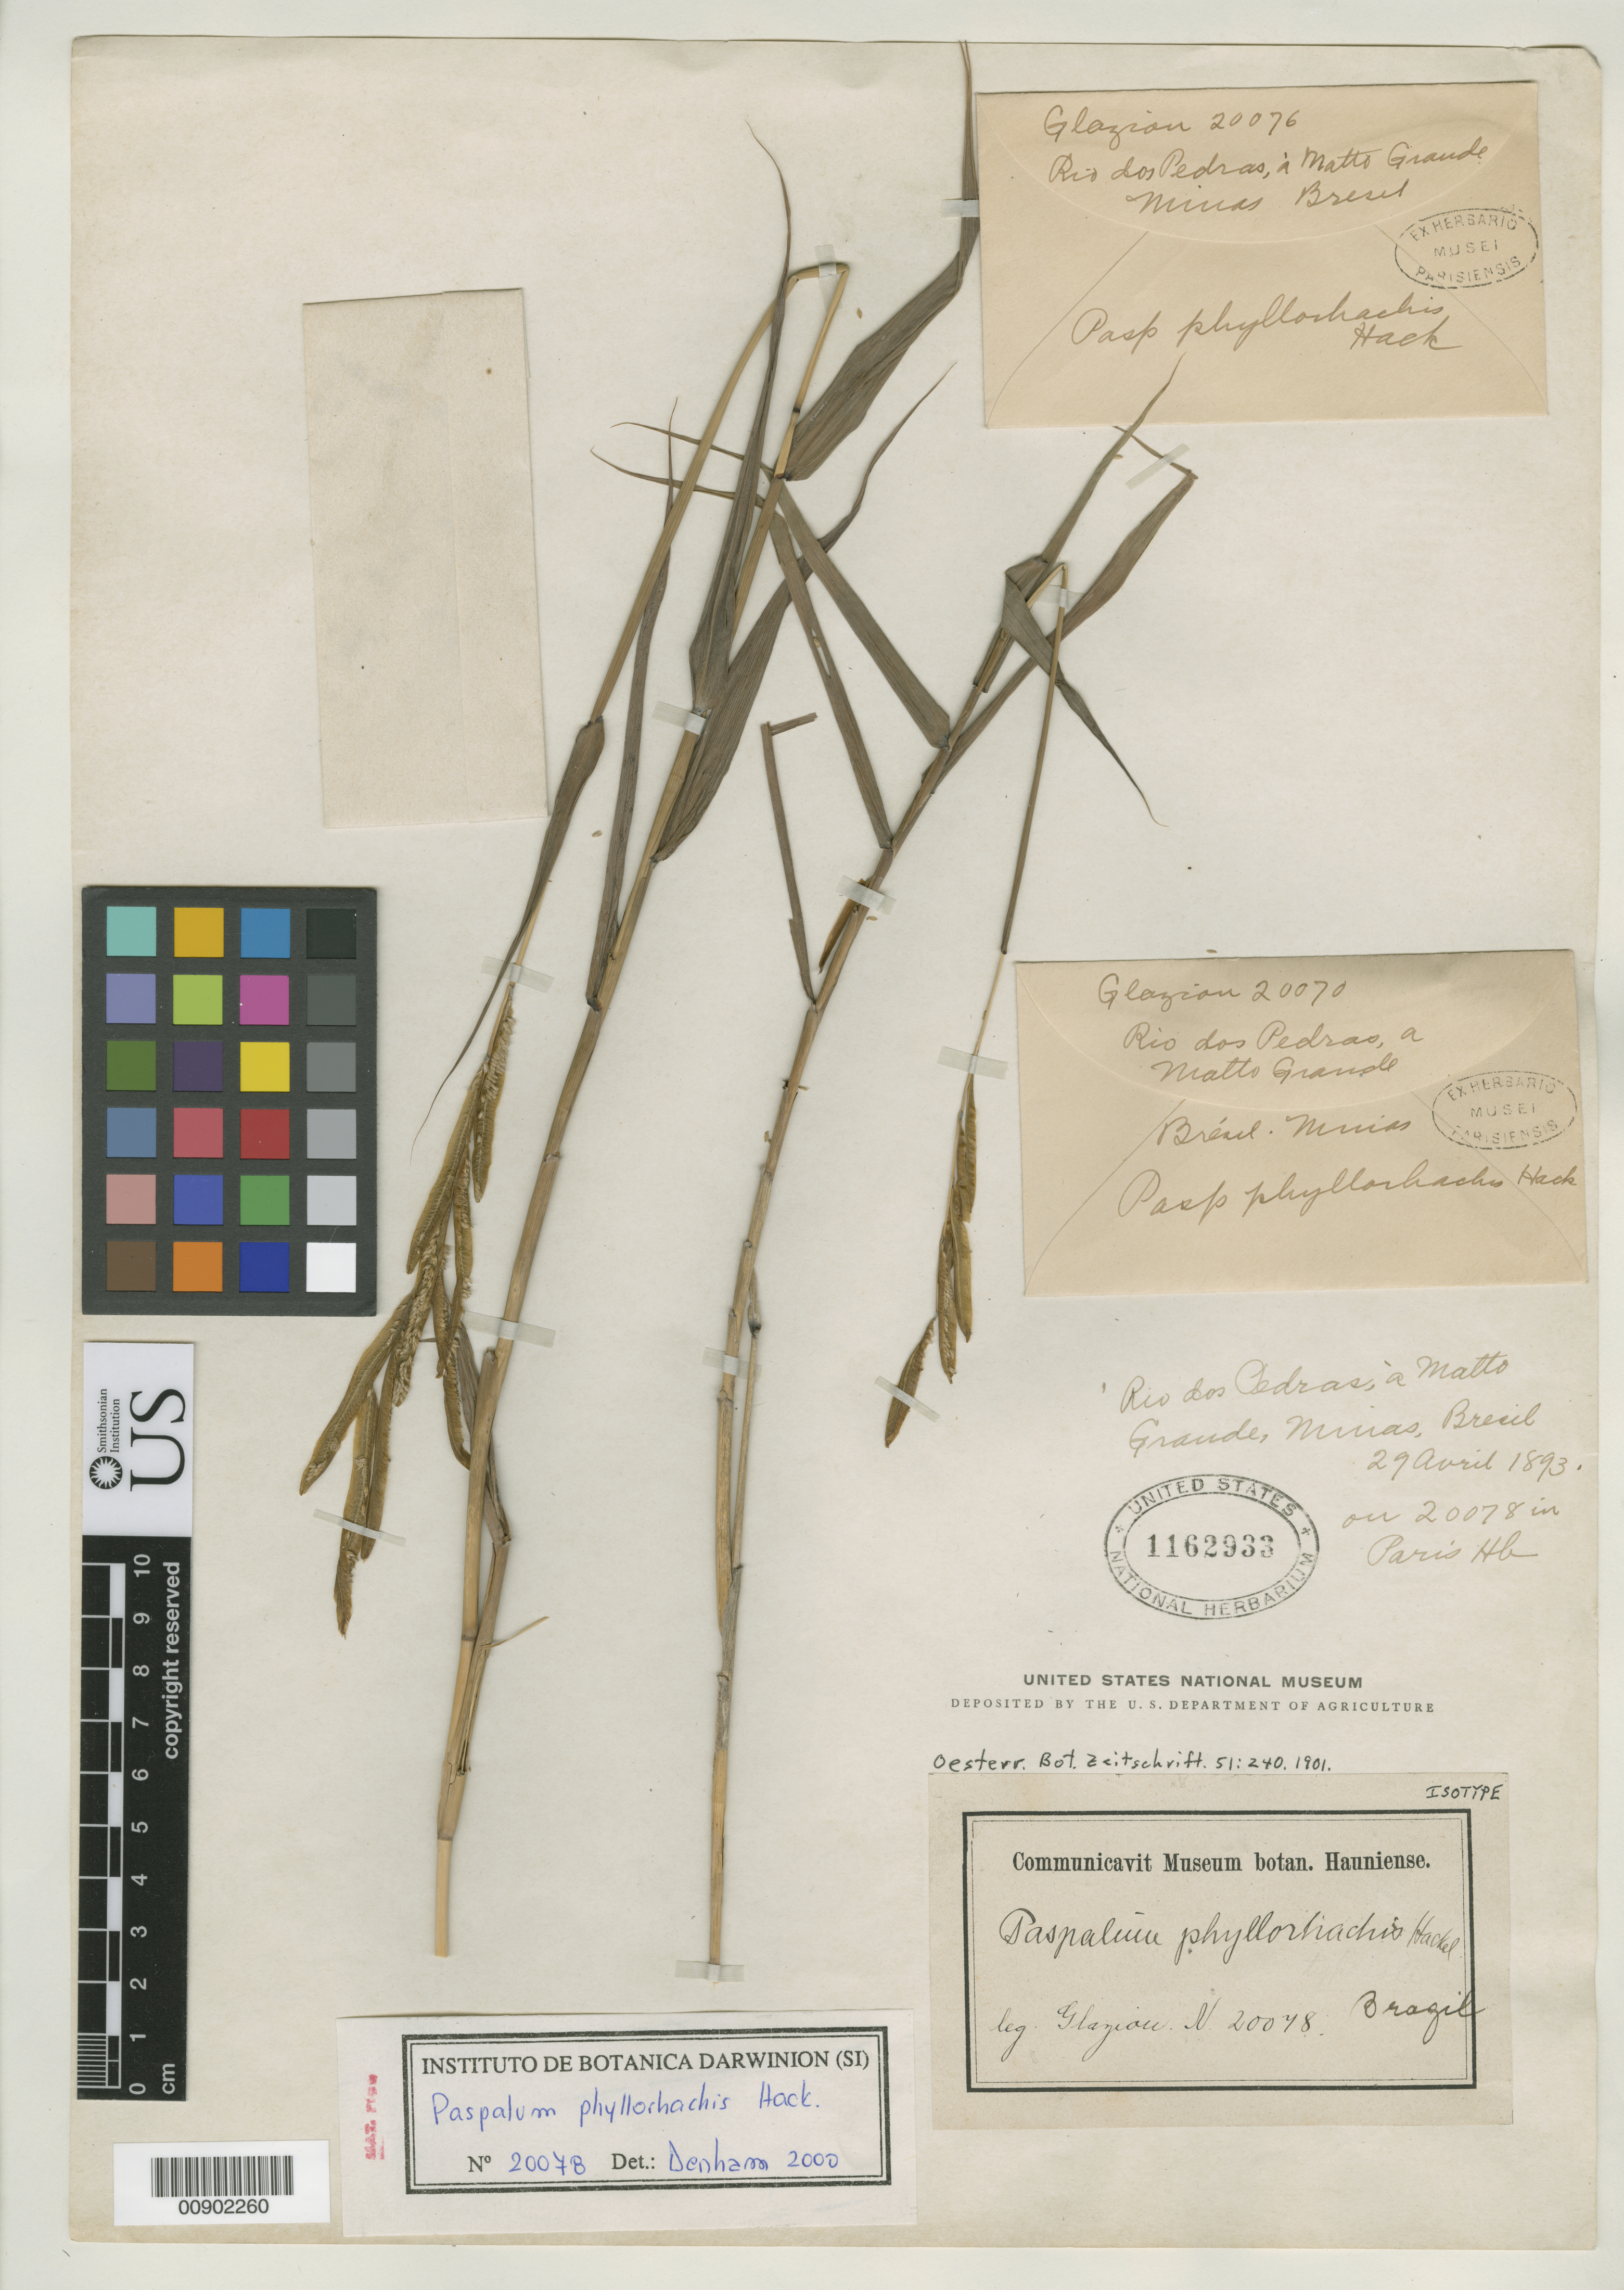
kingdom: Plantae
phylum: Tracheophyta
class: Liliopsida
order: Poales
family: Poaceae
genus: Paspalum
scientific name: Paspalum phyllorhachis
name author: Hack.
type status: Isotype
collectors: A. F. M. Glaziou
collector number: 20078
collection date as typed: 29 Apr 1893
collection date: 1893-04-29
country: Brazil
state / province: Minas Gerais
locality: Rio dos Pedras, à Matto Grande, Minas, Bresil.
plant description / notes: Annotated as Isotype but possibly syntype; other US dup. bears date 1872.; This sheet also mounted with fragments of specimens Glaziou 20070, 20076, ex herb. Paris.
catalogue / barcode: US 1162933